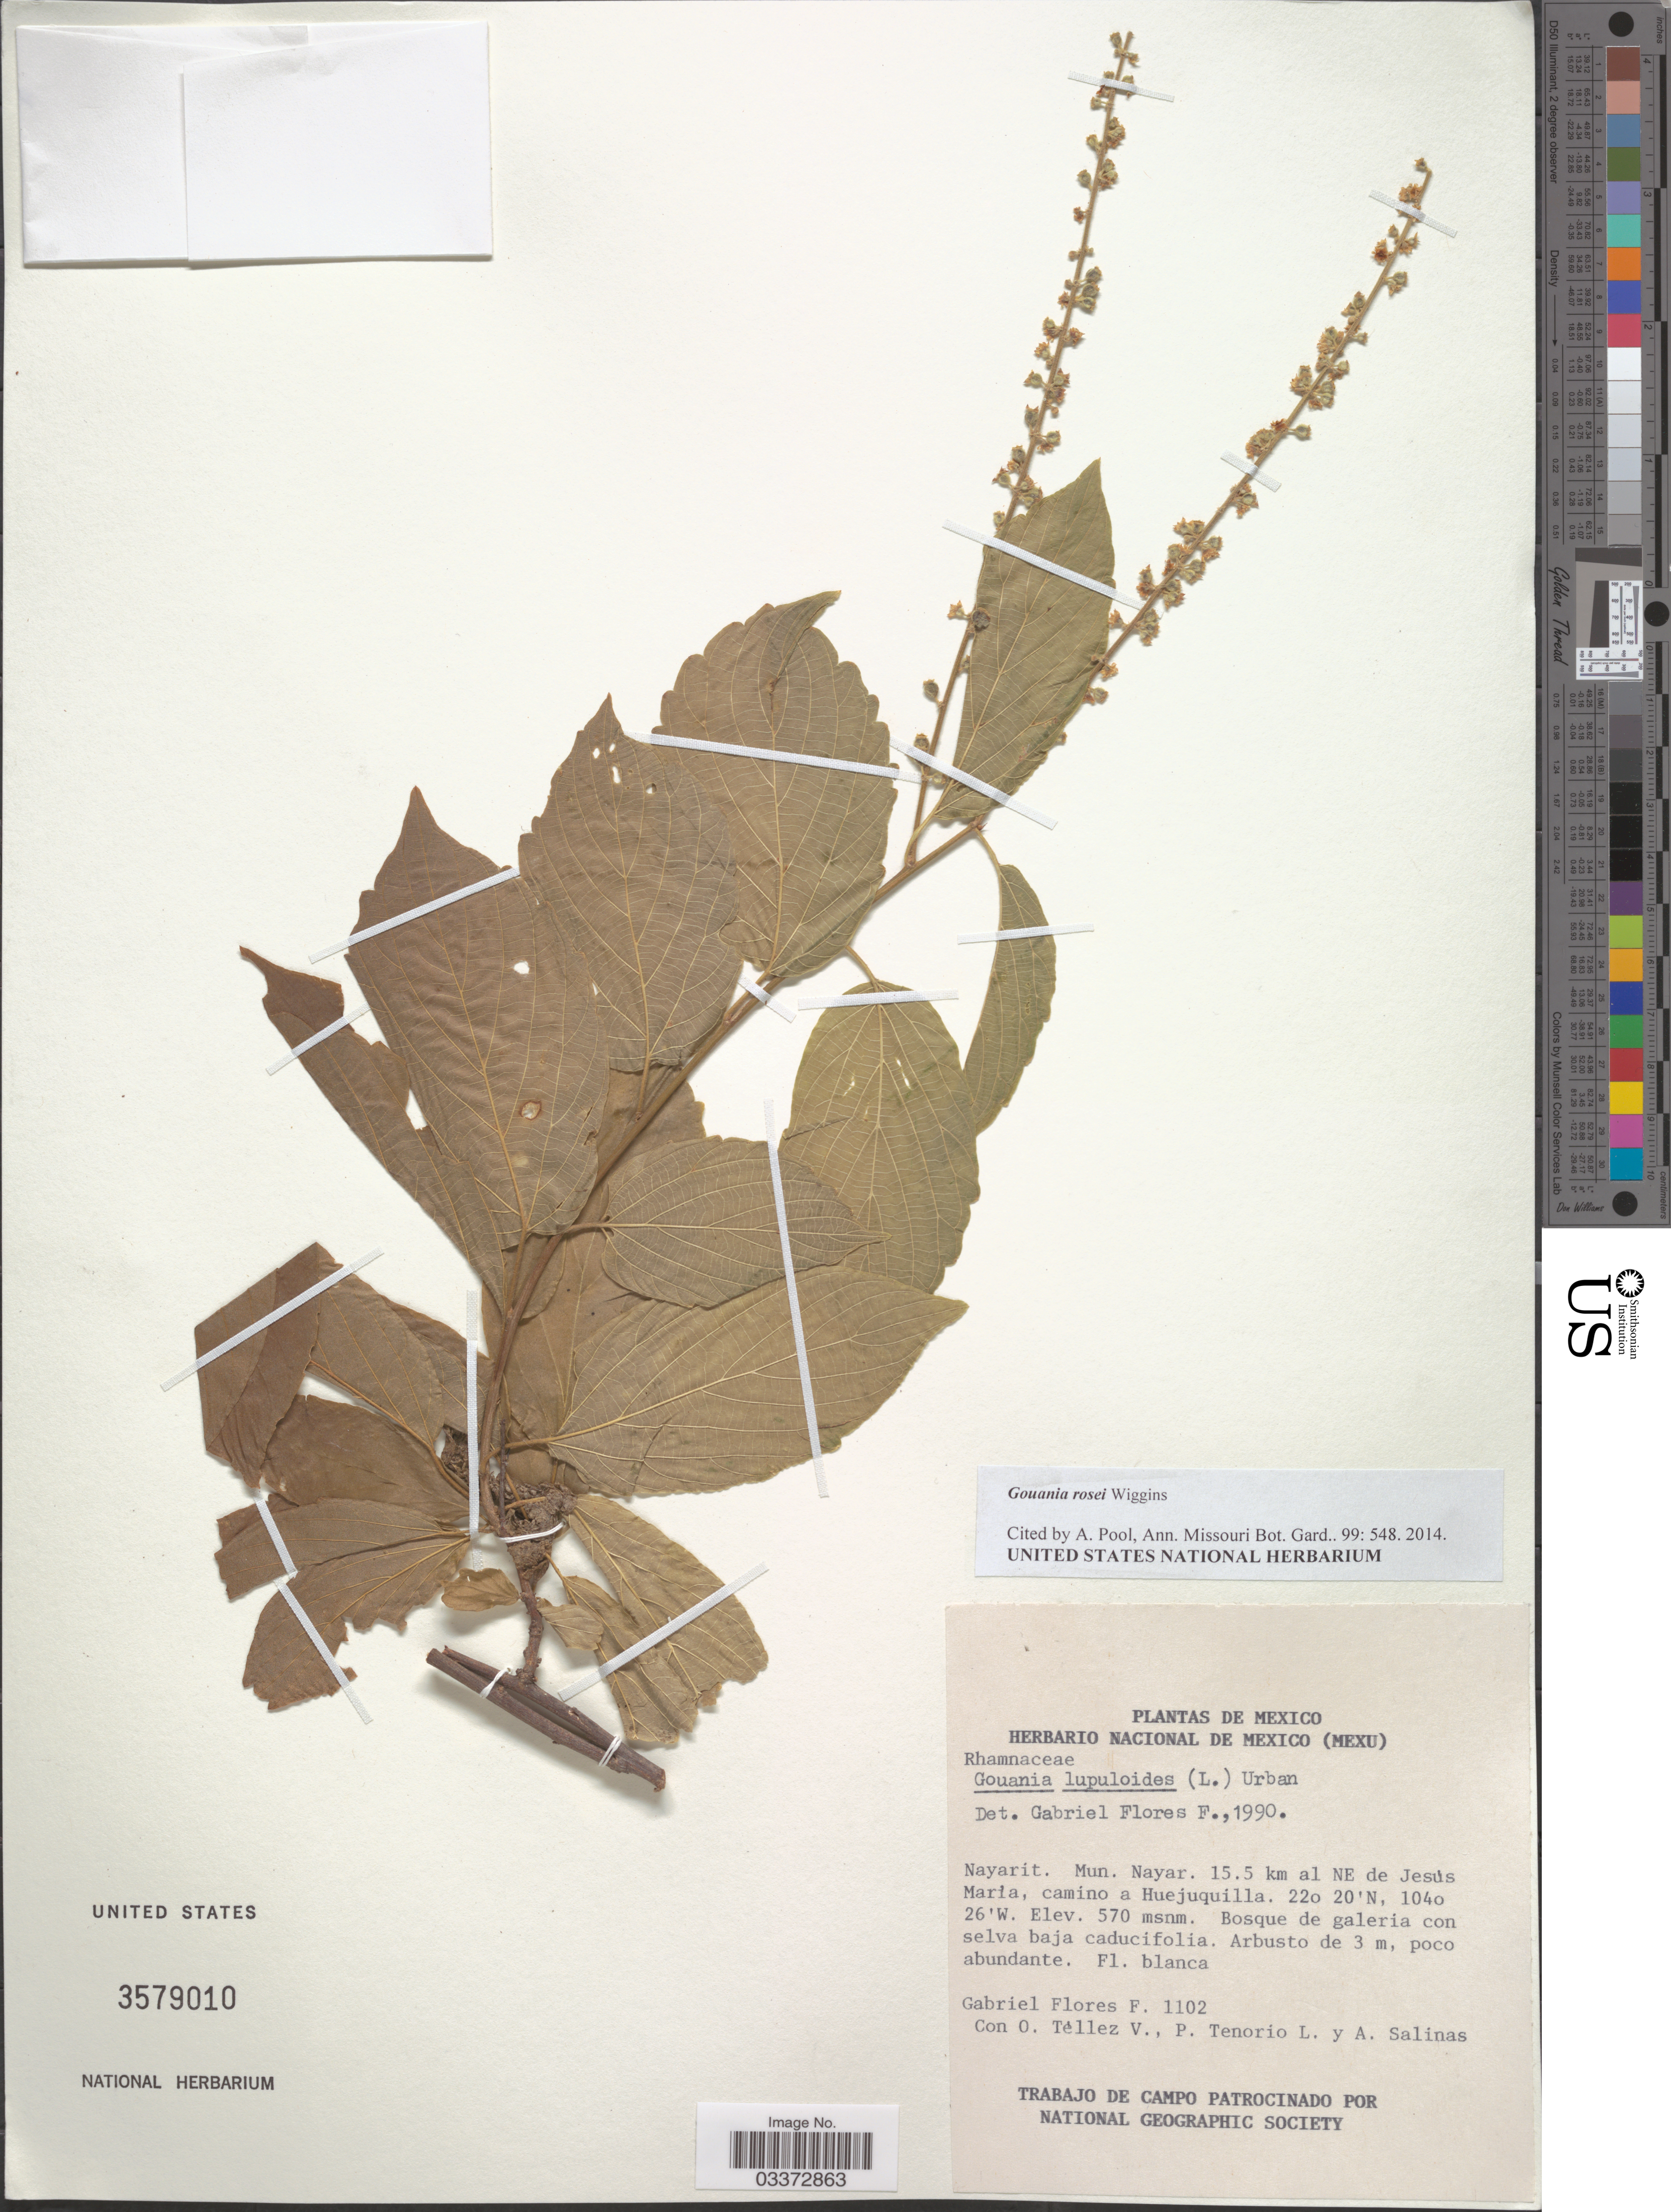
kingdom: Plantae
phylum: Tracheophyta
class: Magnoliopsida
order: Rosales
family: Rhamnaceae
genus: Gouania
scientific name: Gouania rosei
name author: Wiggins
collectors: G. Flores F., O. Téllez V., P. Tenorio L. & A. Salinas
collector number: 1102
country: Mexico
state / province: Nayarit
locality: Mun. Nayar. 15.5 km al NE de Jesús María, camina a Huejuquilla.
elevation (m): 570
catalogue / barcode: US 3579010